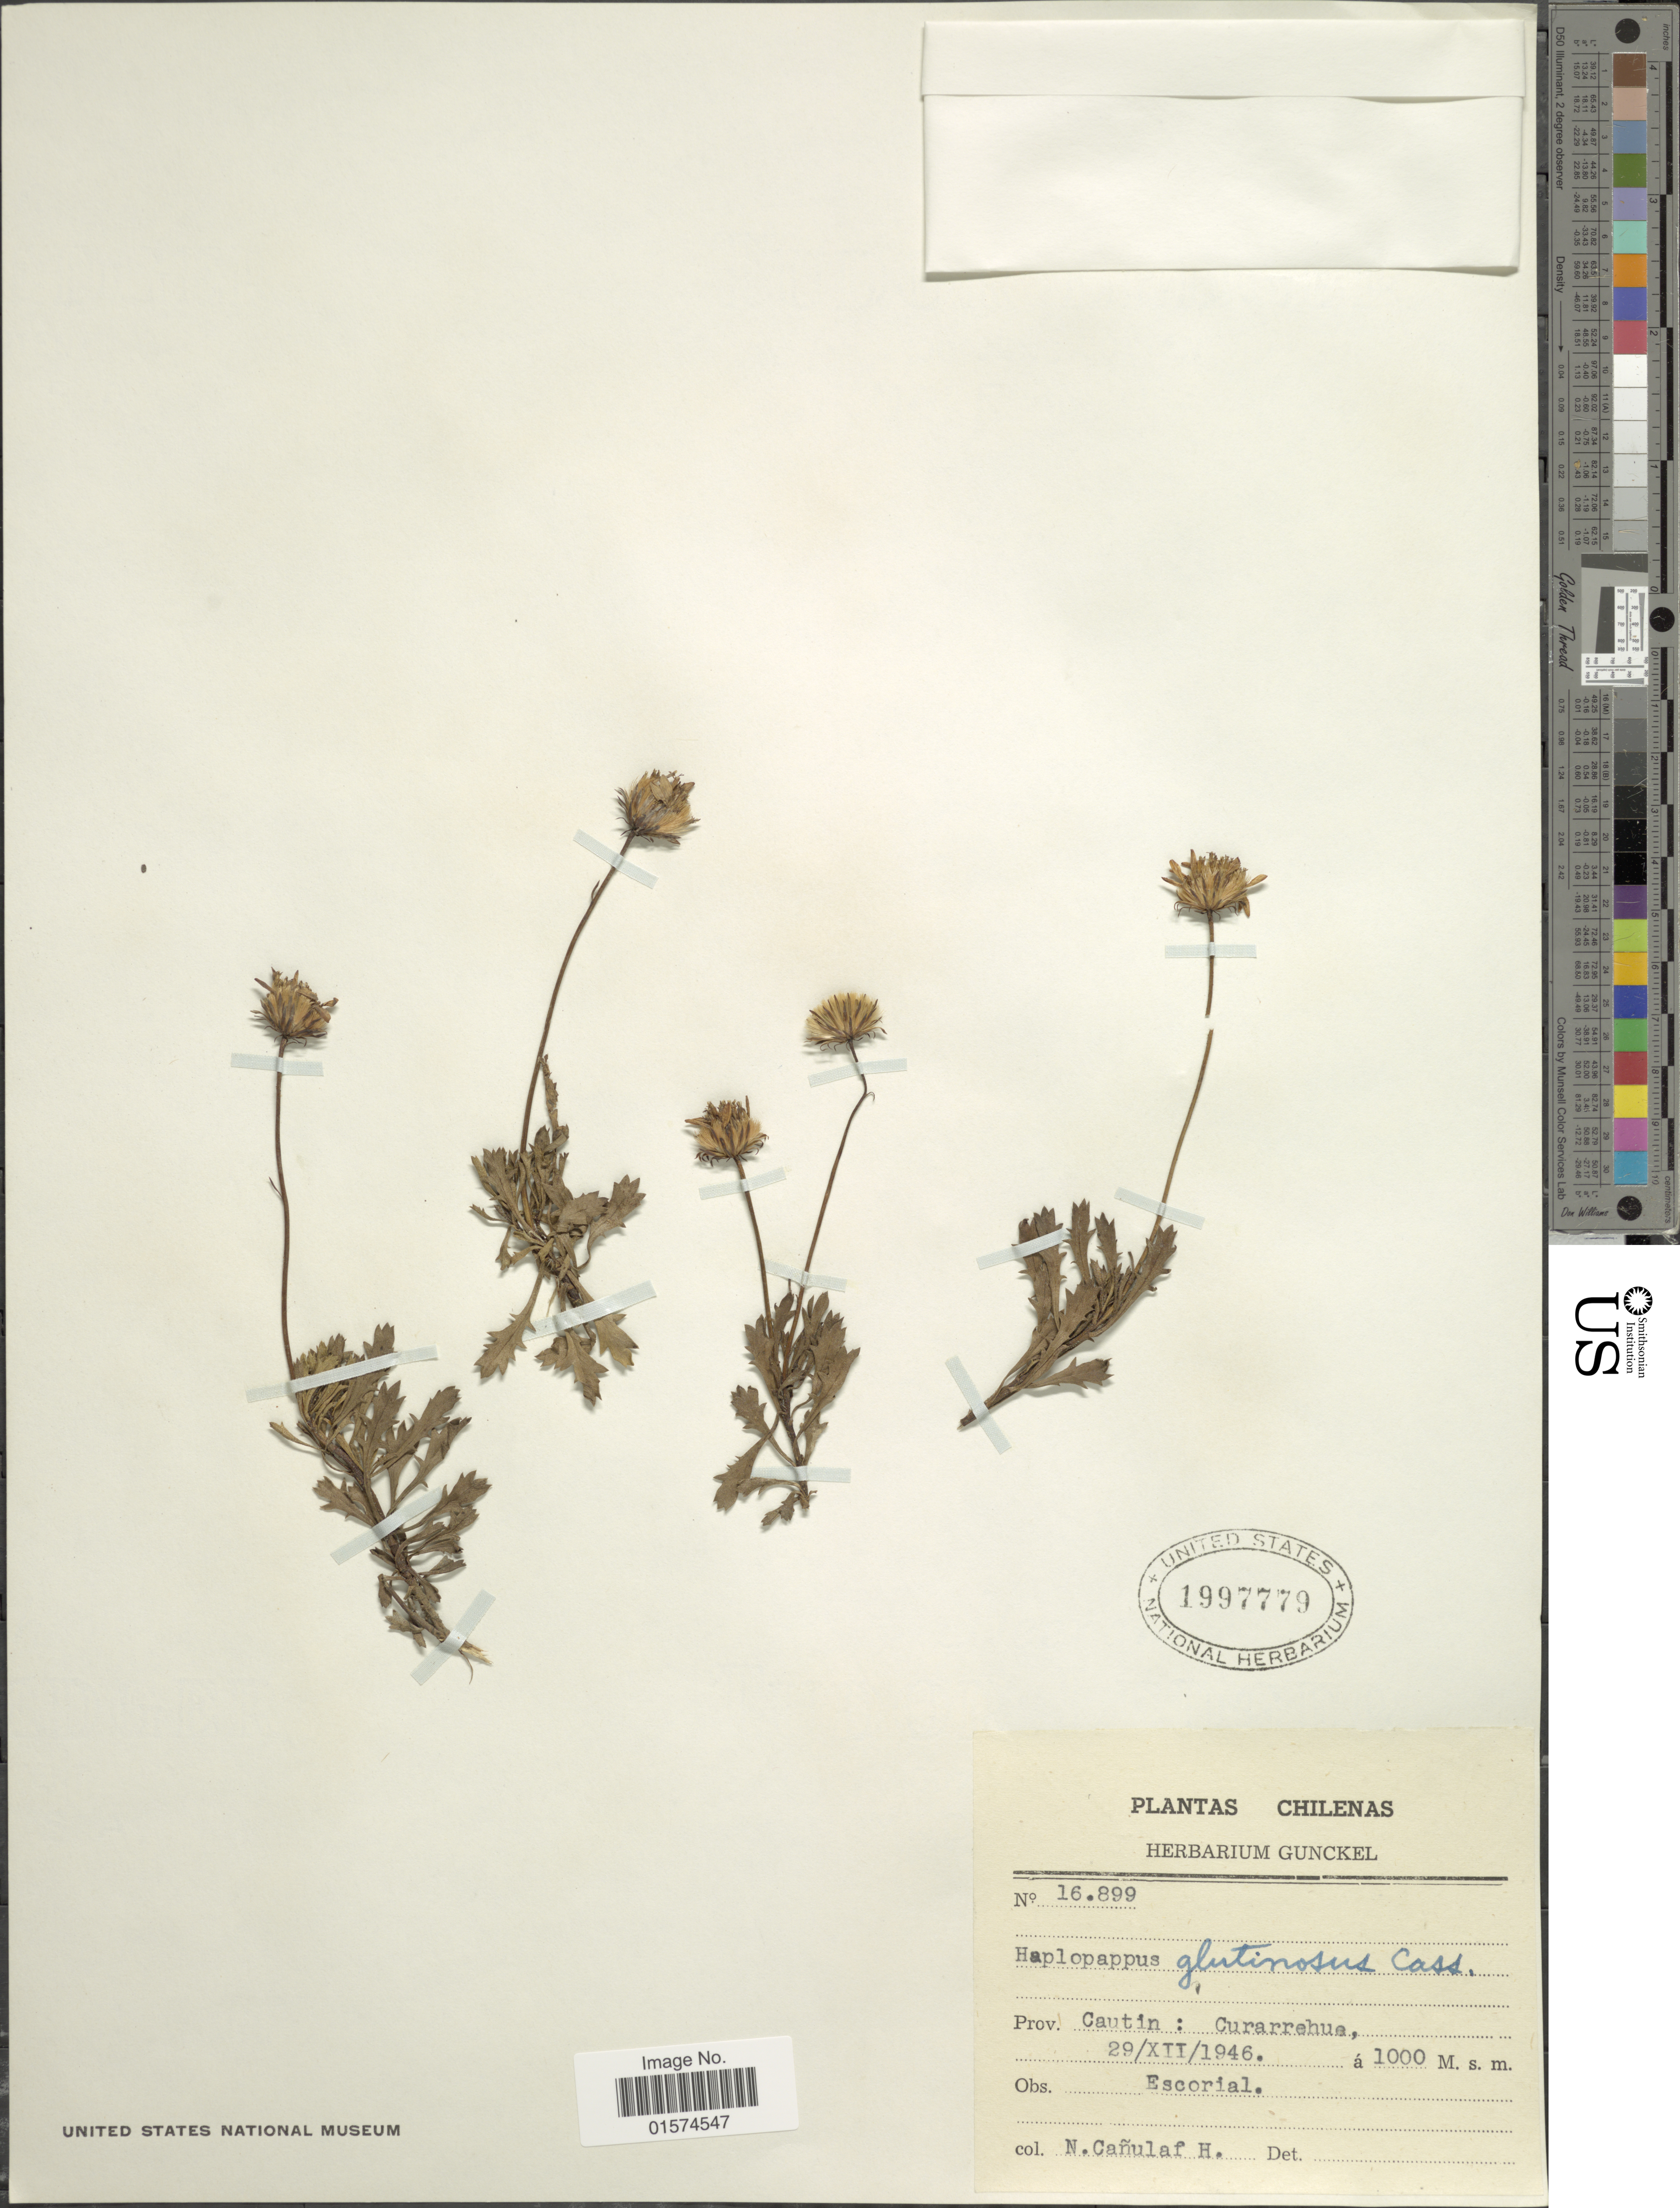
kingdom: Plantae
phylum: Tracheophyta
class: Magnoliopsida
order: Asterales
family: Asteraceae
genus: Haplopappus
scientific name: Haplopappus glutinosus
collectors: N. Gañulaf H.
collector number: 16899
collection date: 1946-12-29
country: Chile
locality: Prov. Cautin: Curarrehue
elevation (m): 1000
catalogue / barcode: US 1997779